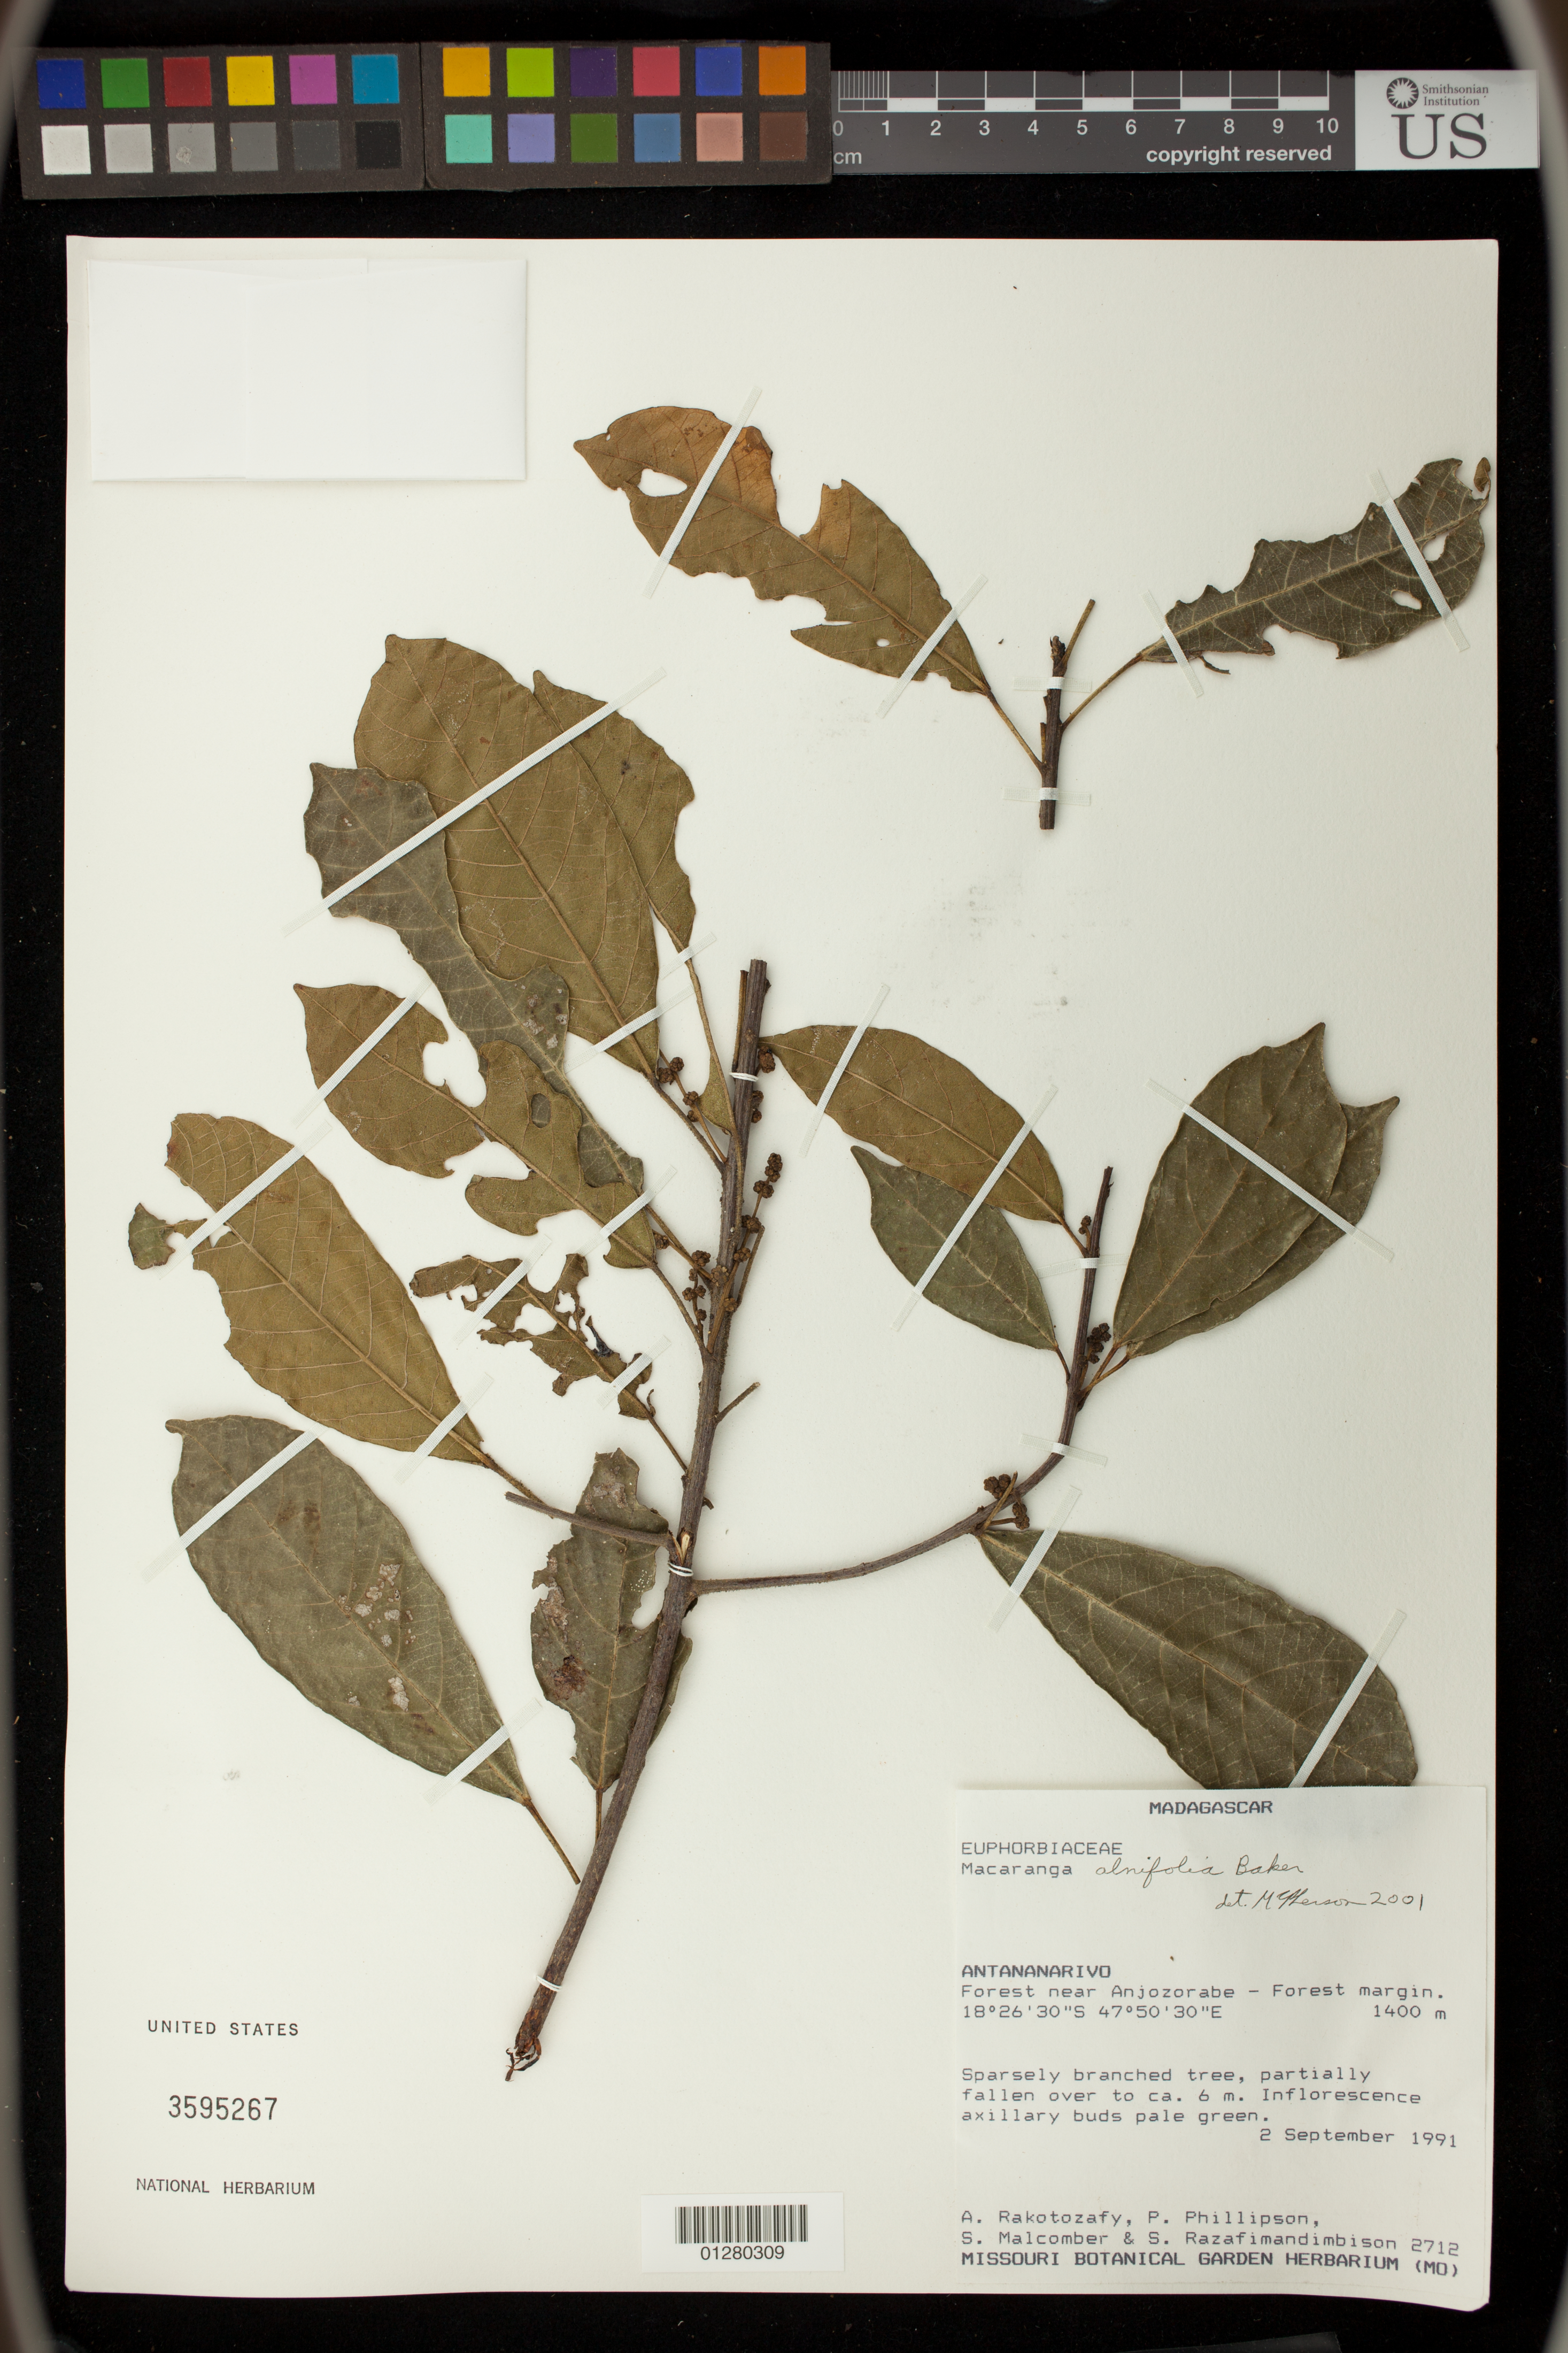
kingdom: Plantae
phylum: Tracheophyta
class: Magnoliopsida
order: Malpighiales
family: Euphorbiaceae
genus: Macaranga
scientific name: Macaranga alnifolia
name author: Baker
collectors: A. Rakotozafy, P. B. Phillipson, S. T. Malcomber & S. Razafimandimbison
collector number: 2712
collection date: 1991-09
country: Madagascar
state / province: Analamanga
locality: Antananarivo Forest near Anjozorabe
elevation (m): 1400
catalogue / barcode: US 3595267